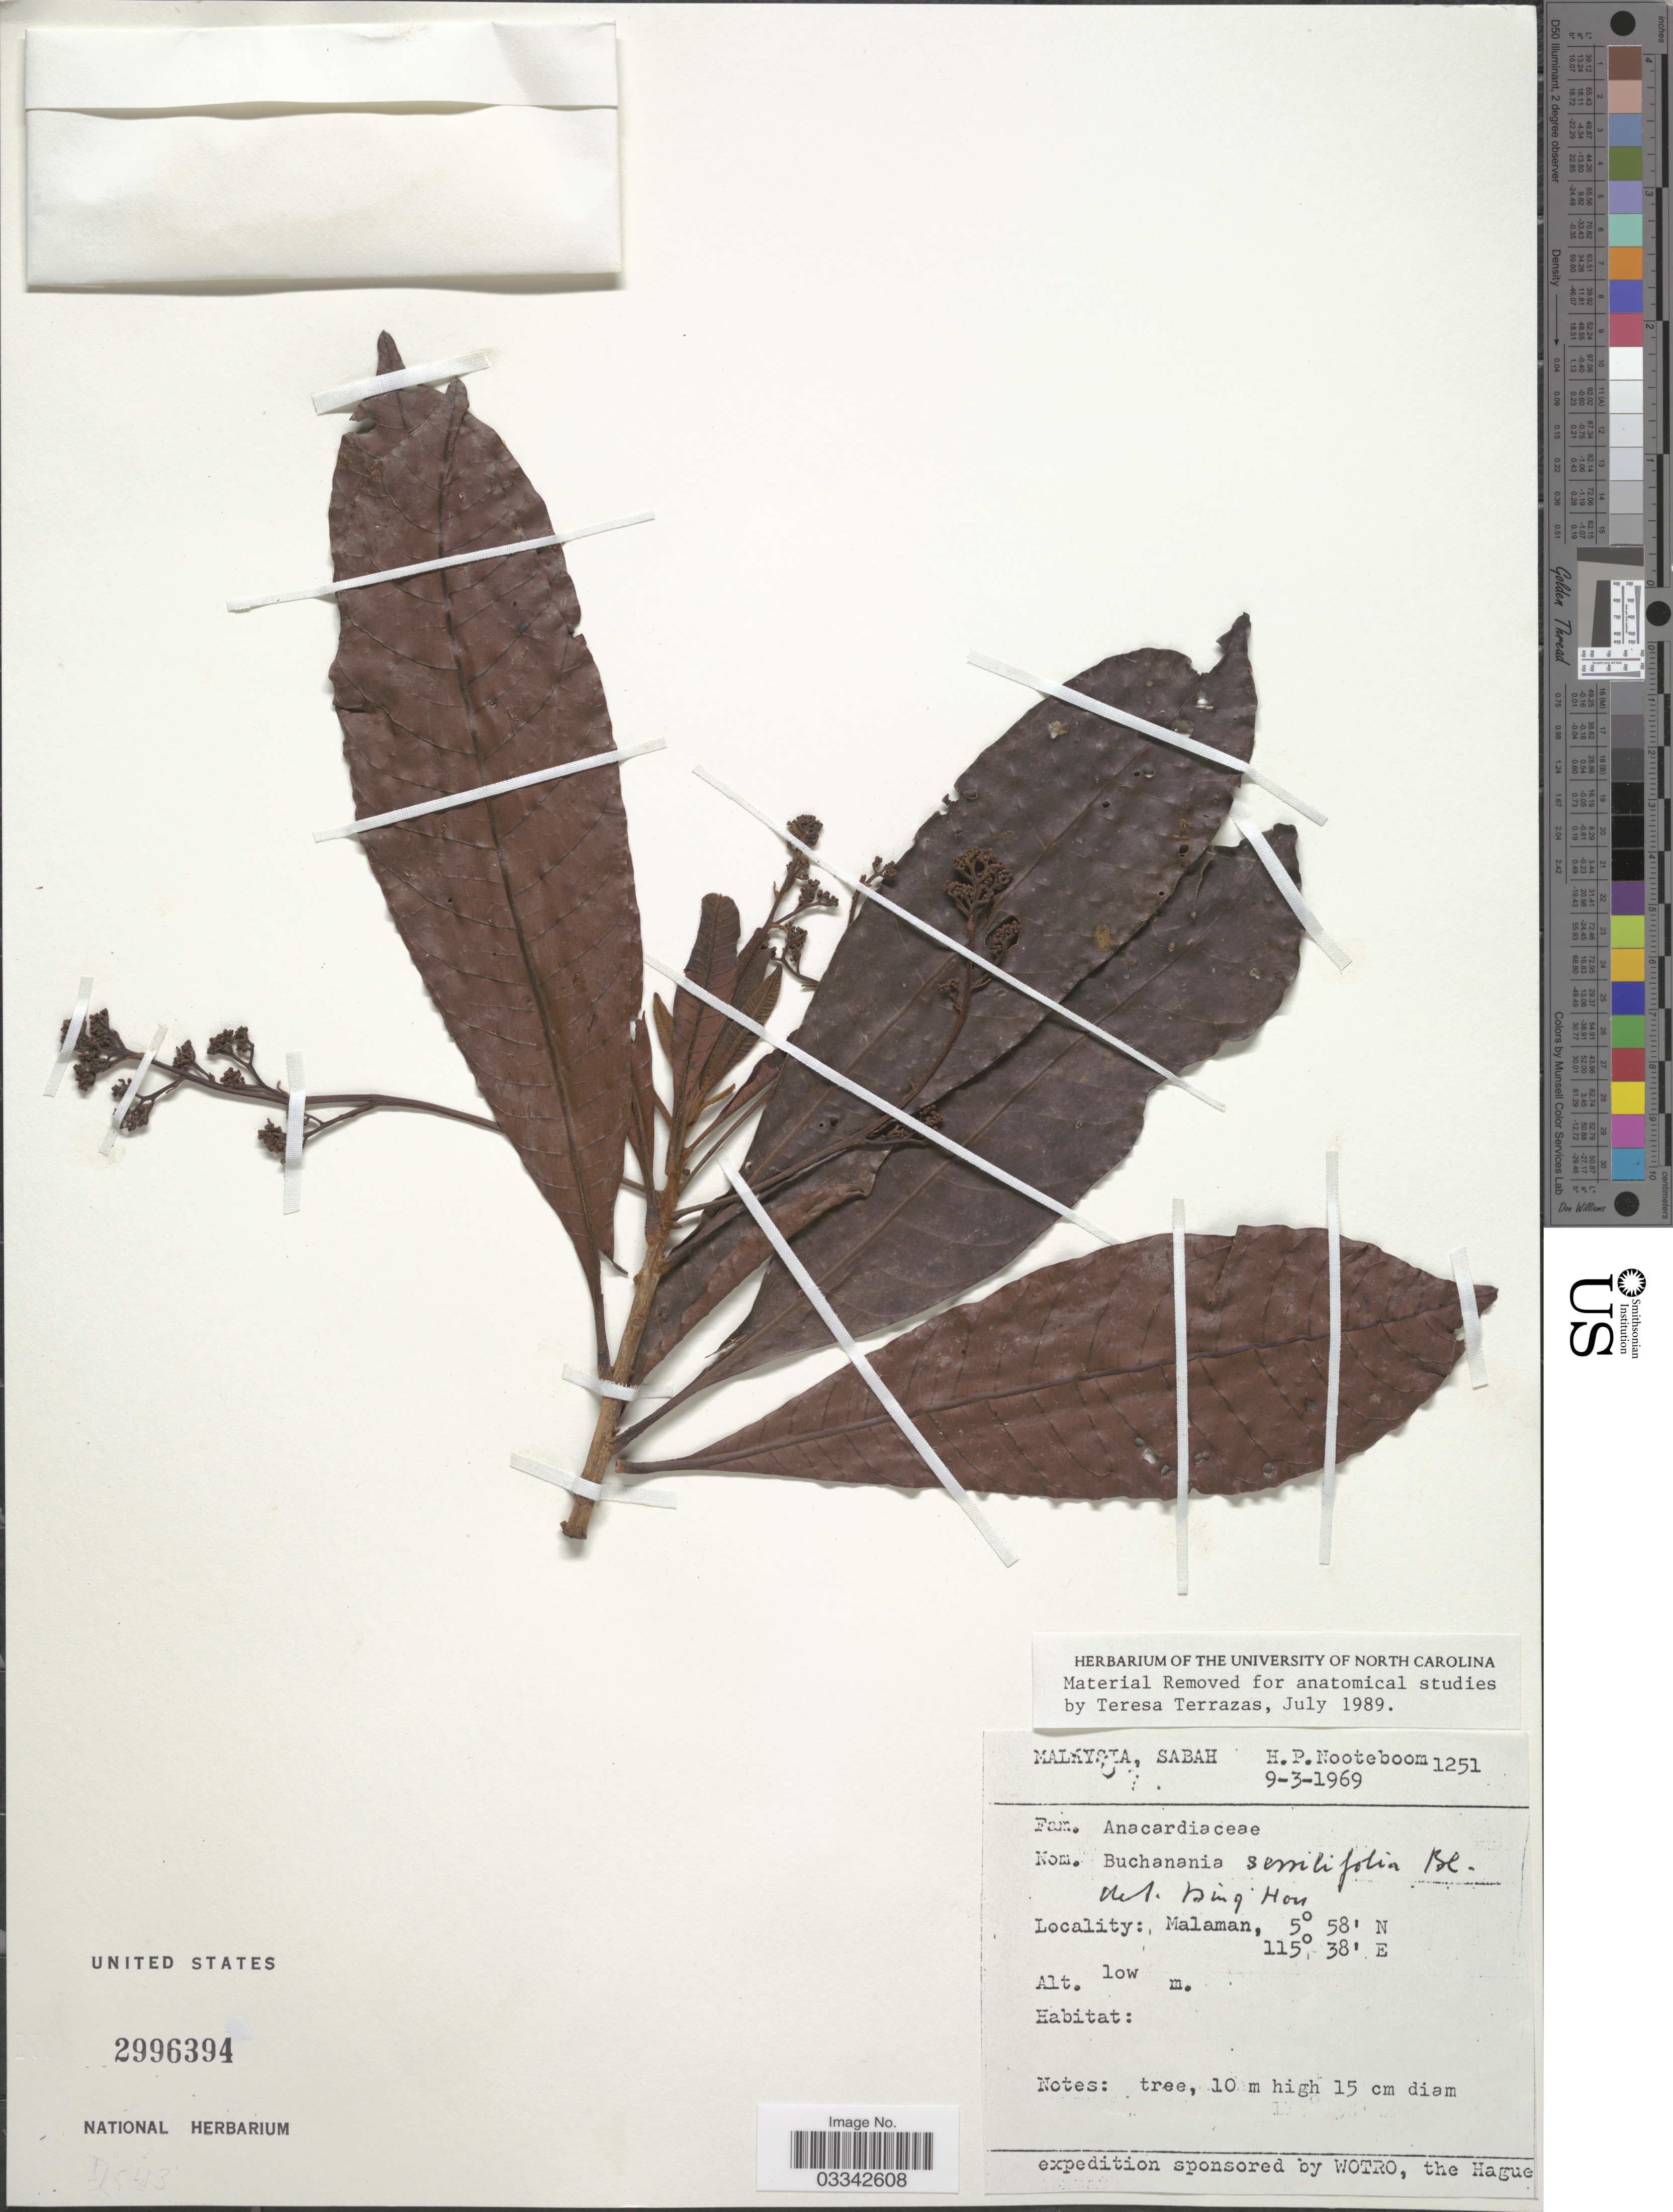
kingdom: Plantae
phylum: Tracheophyta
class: Magnoliopsida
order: Sapindales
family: Anacardiaceae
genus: Buchanania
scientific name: Buchanania sessifolia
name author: Blume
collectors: H. P. Nooteboom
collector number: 1251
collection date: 1969-03-09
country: Malaysia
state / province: Sabah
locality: Malaman.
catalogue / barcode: US 2996394